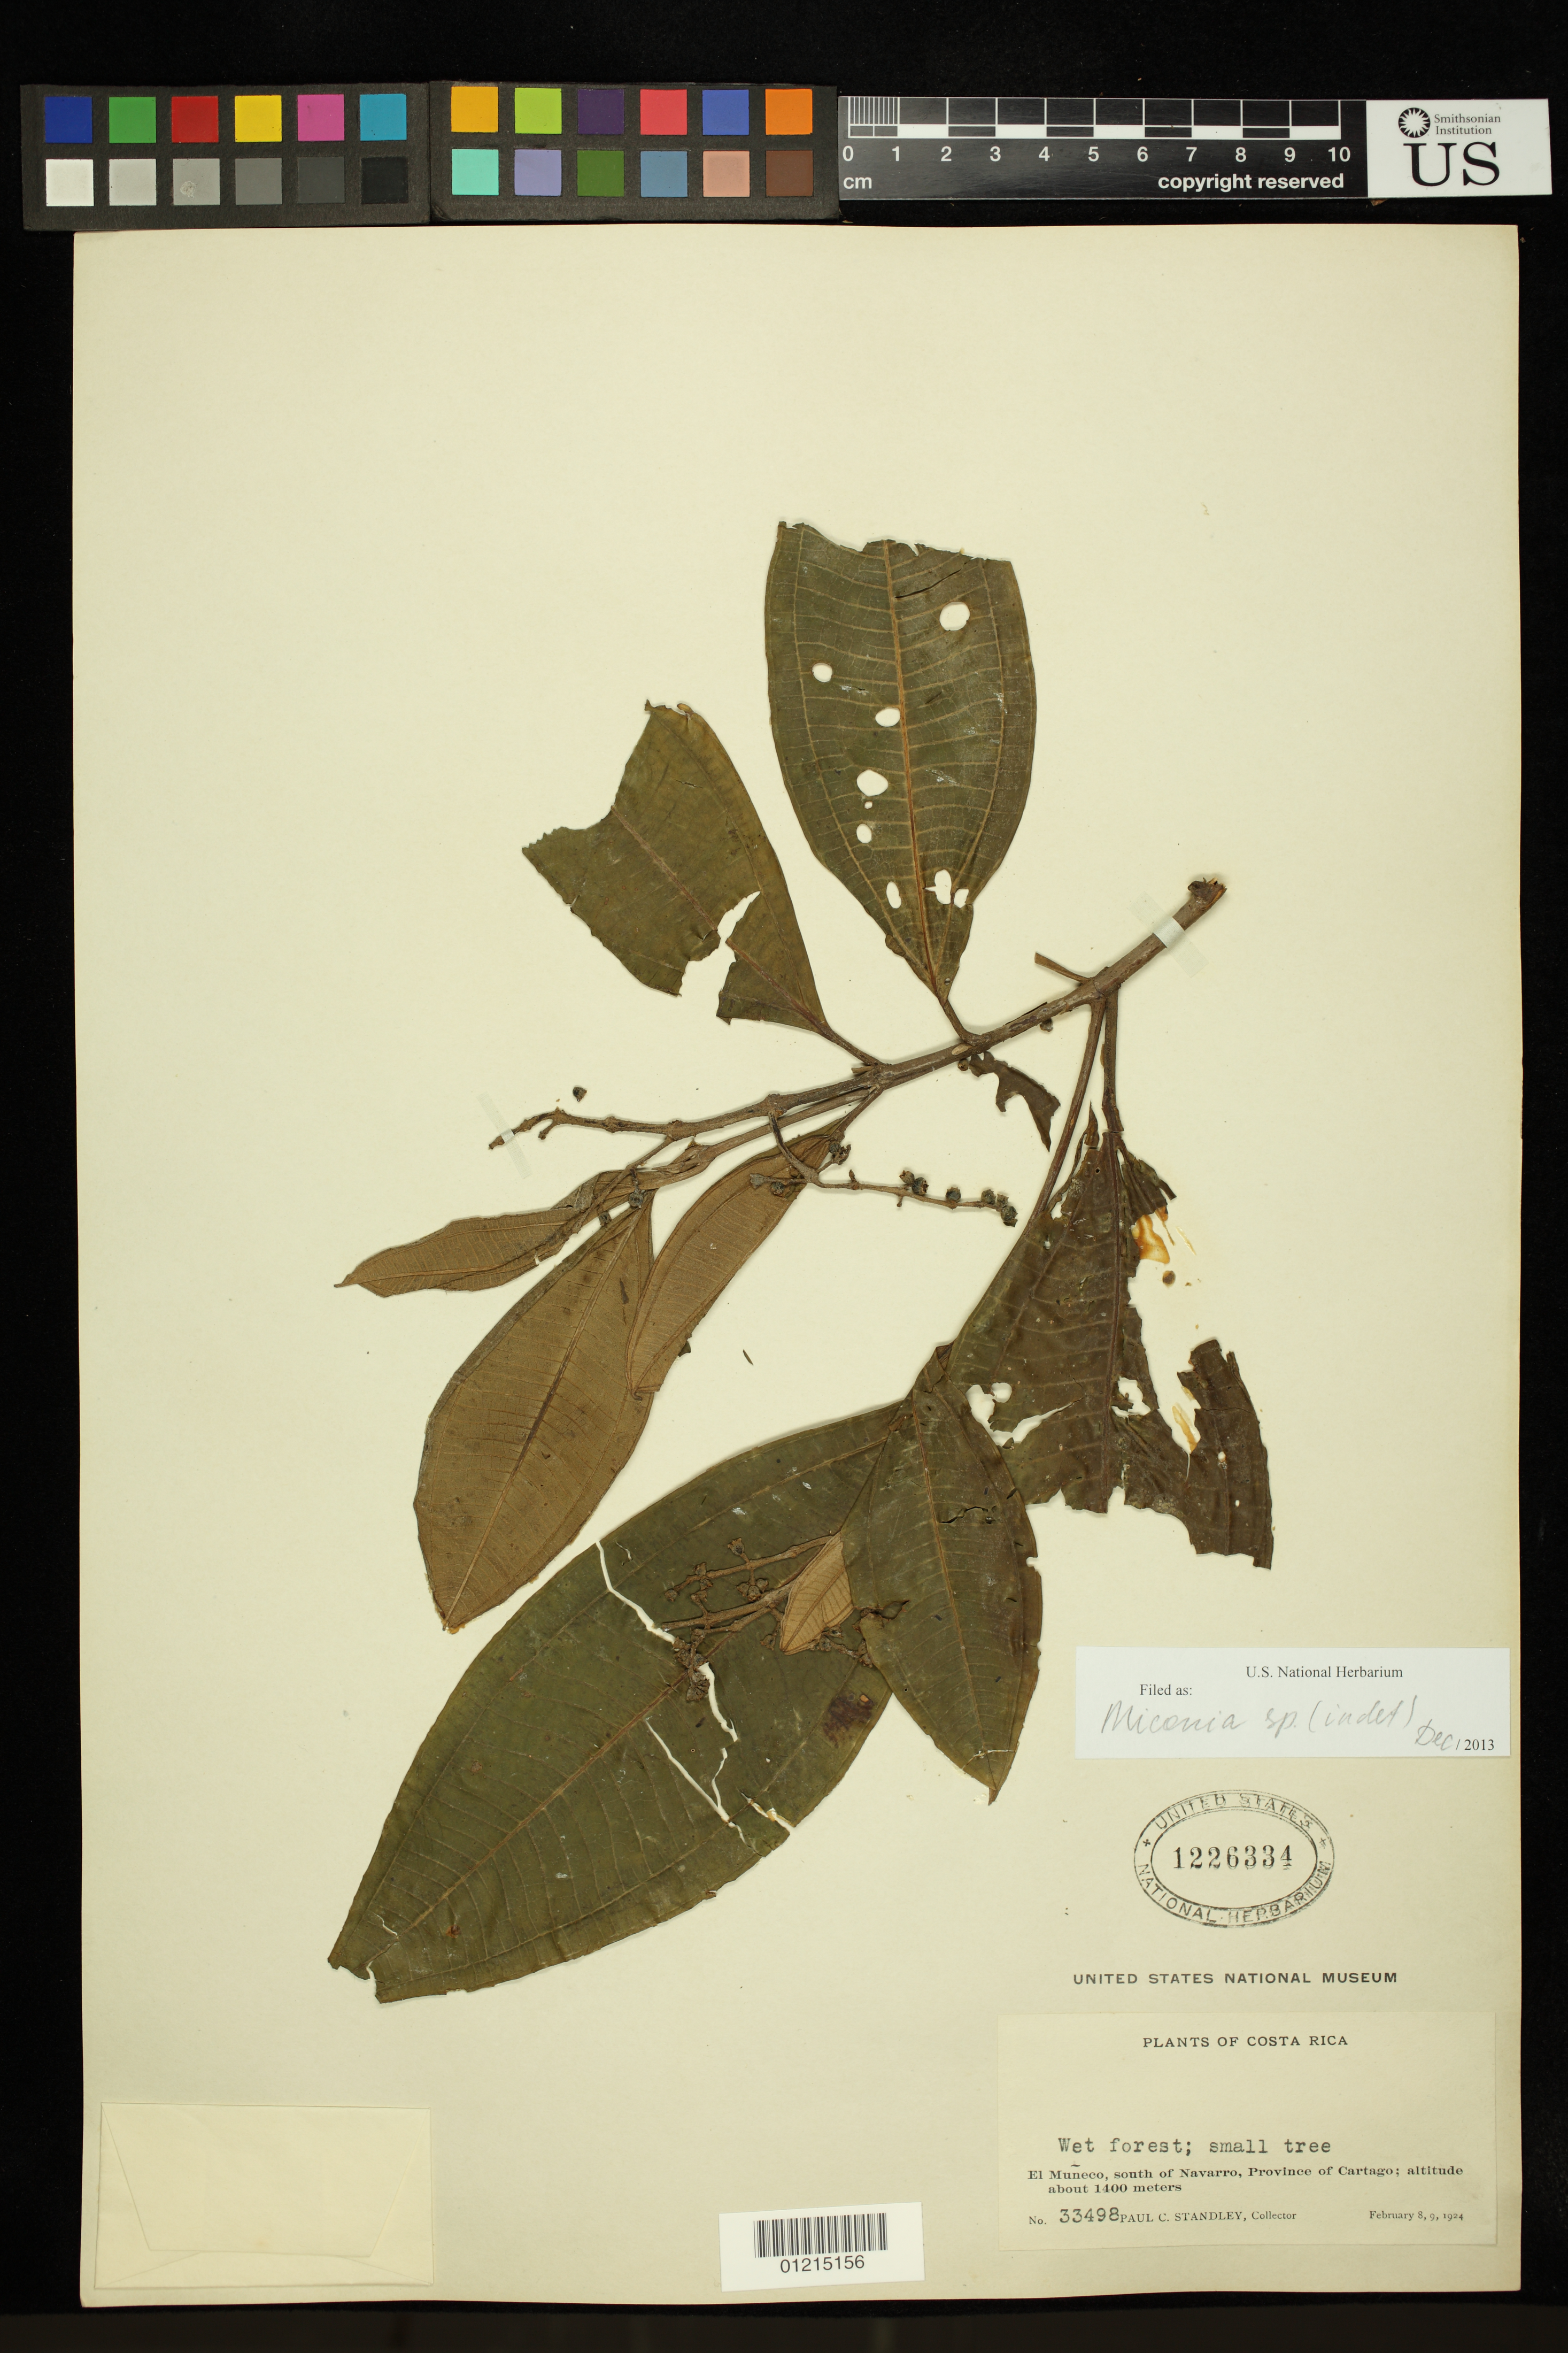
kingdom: Plantae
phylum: Tracheophyta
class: Magnoliopsida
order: Myrtales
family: Melastomataceae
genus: Miconia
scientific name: Miconia sp.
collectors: P. C. Standley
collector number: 33498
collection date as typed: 08 Feb 1924 and 09 Feb 1924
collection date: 1924-02-08,1924-02-09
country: Costa Rica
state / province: Cartago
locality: El Muneco, S of Navaro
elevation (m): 1400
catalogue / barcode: US 1226364